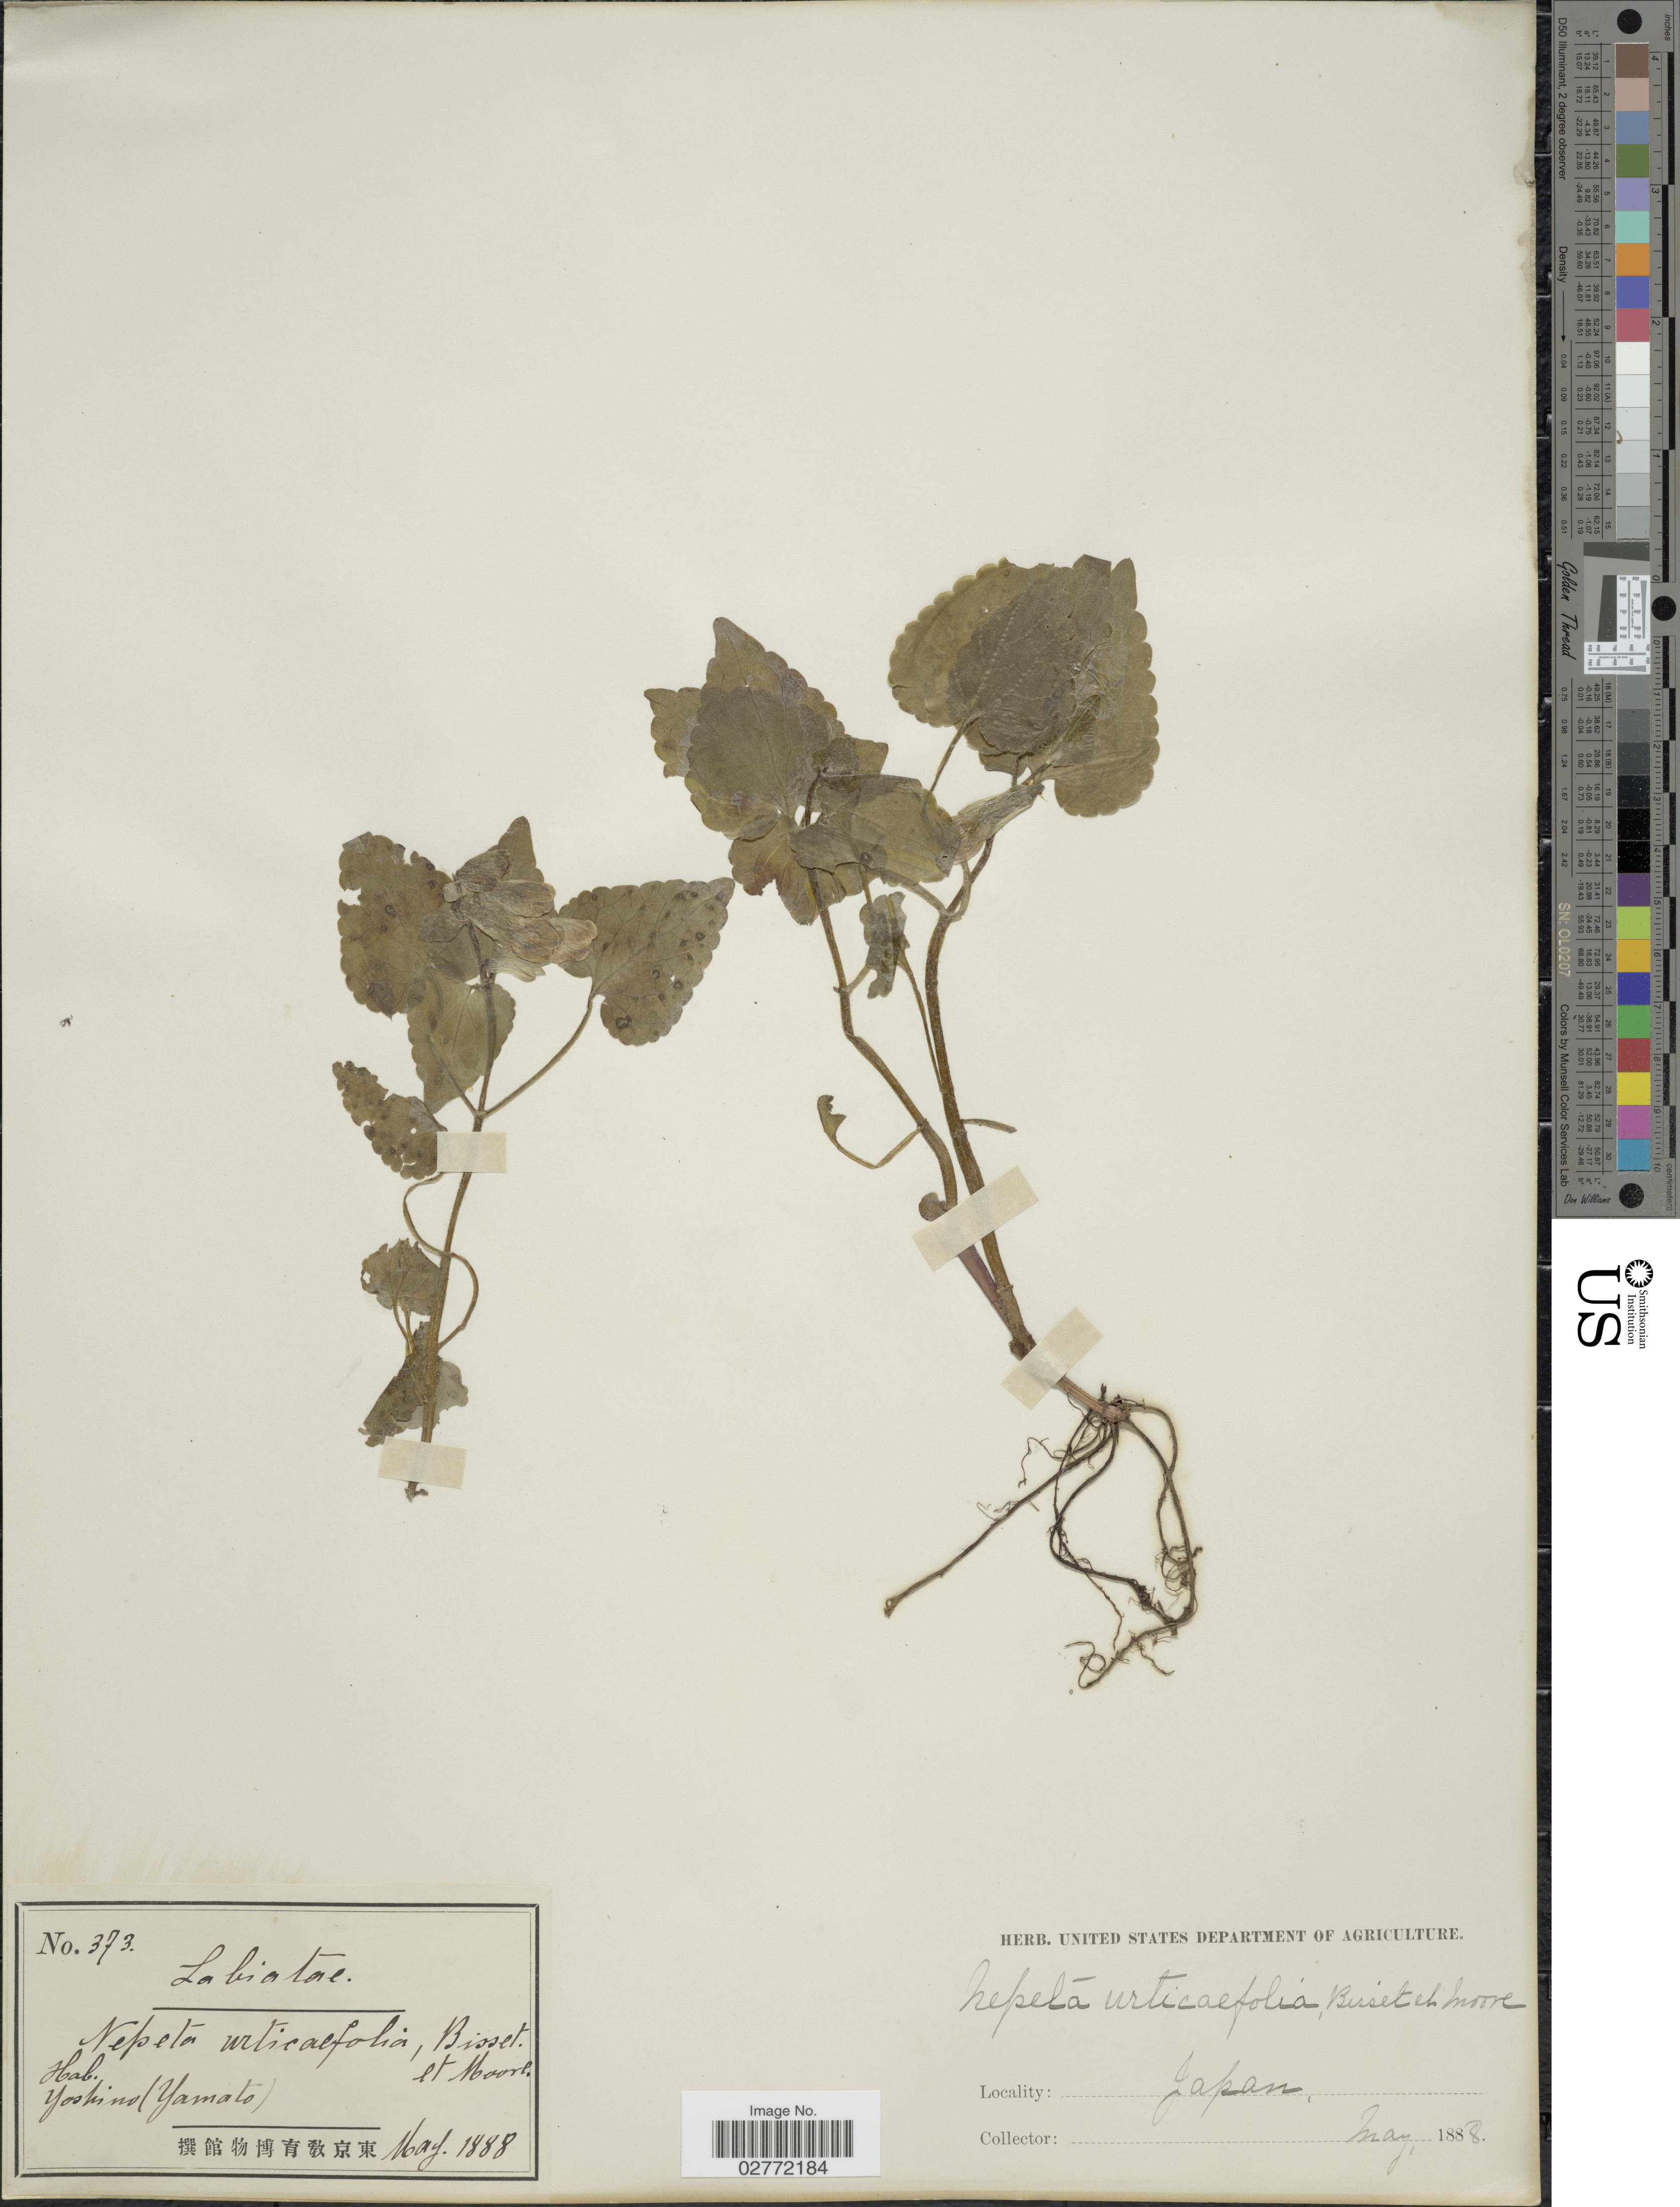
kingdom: Plantae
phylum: Tracheophyta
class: Magnoliopsida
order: Lamiales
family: Lamiaceae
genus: Nepeta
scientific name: Nepeta urticifolia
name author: H. Lév.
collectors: Facchini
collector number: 373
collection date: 1888-05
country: Japan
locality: Yoshino (Yamato).